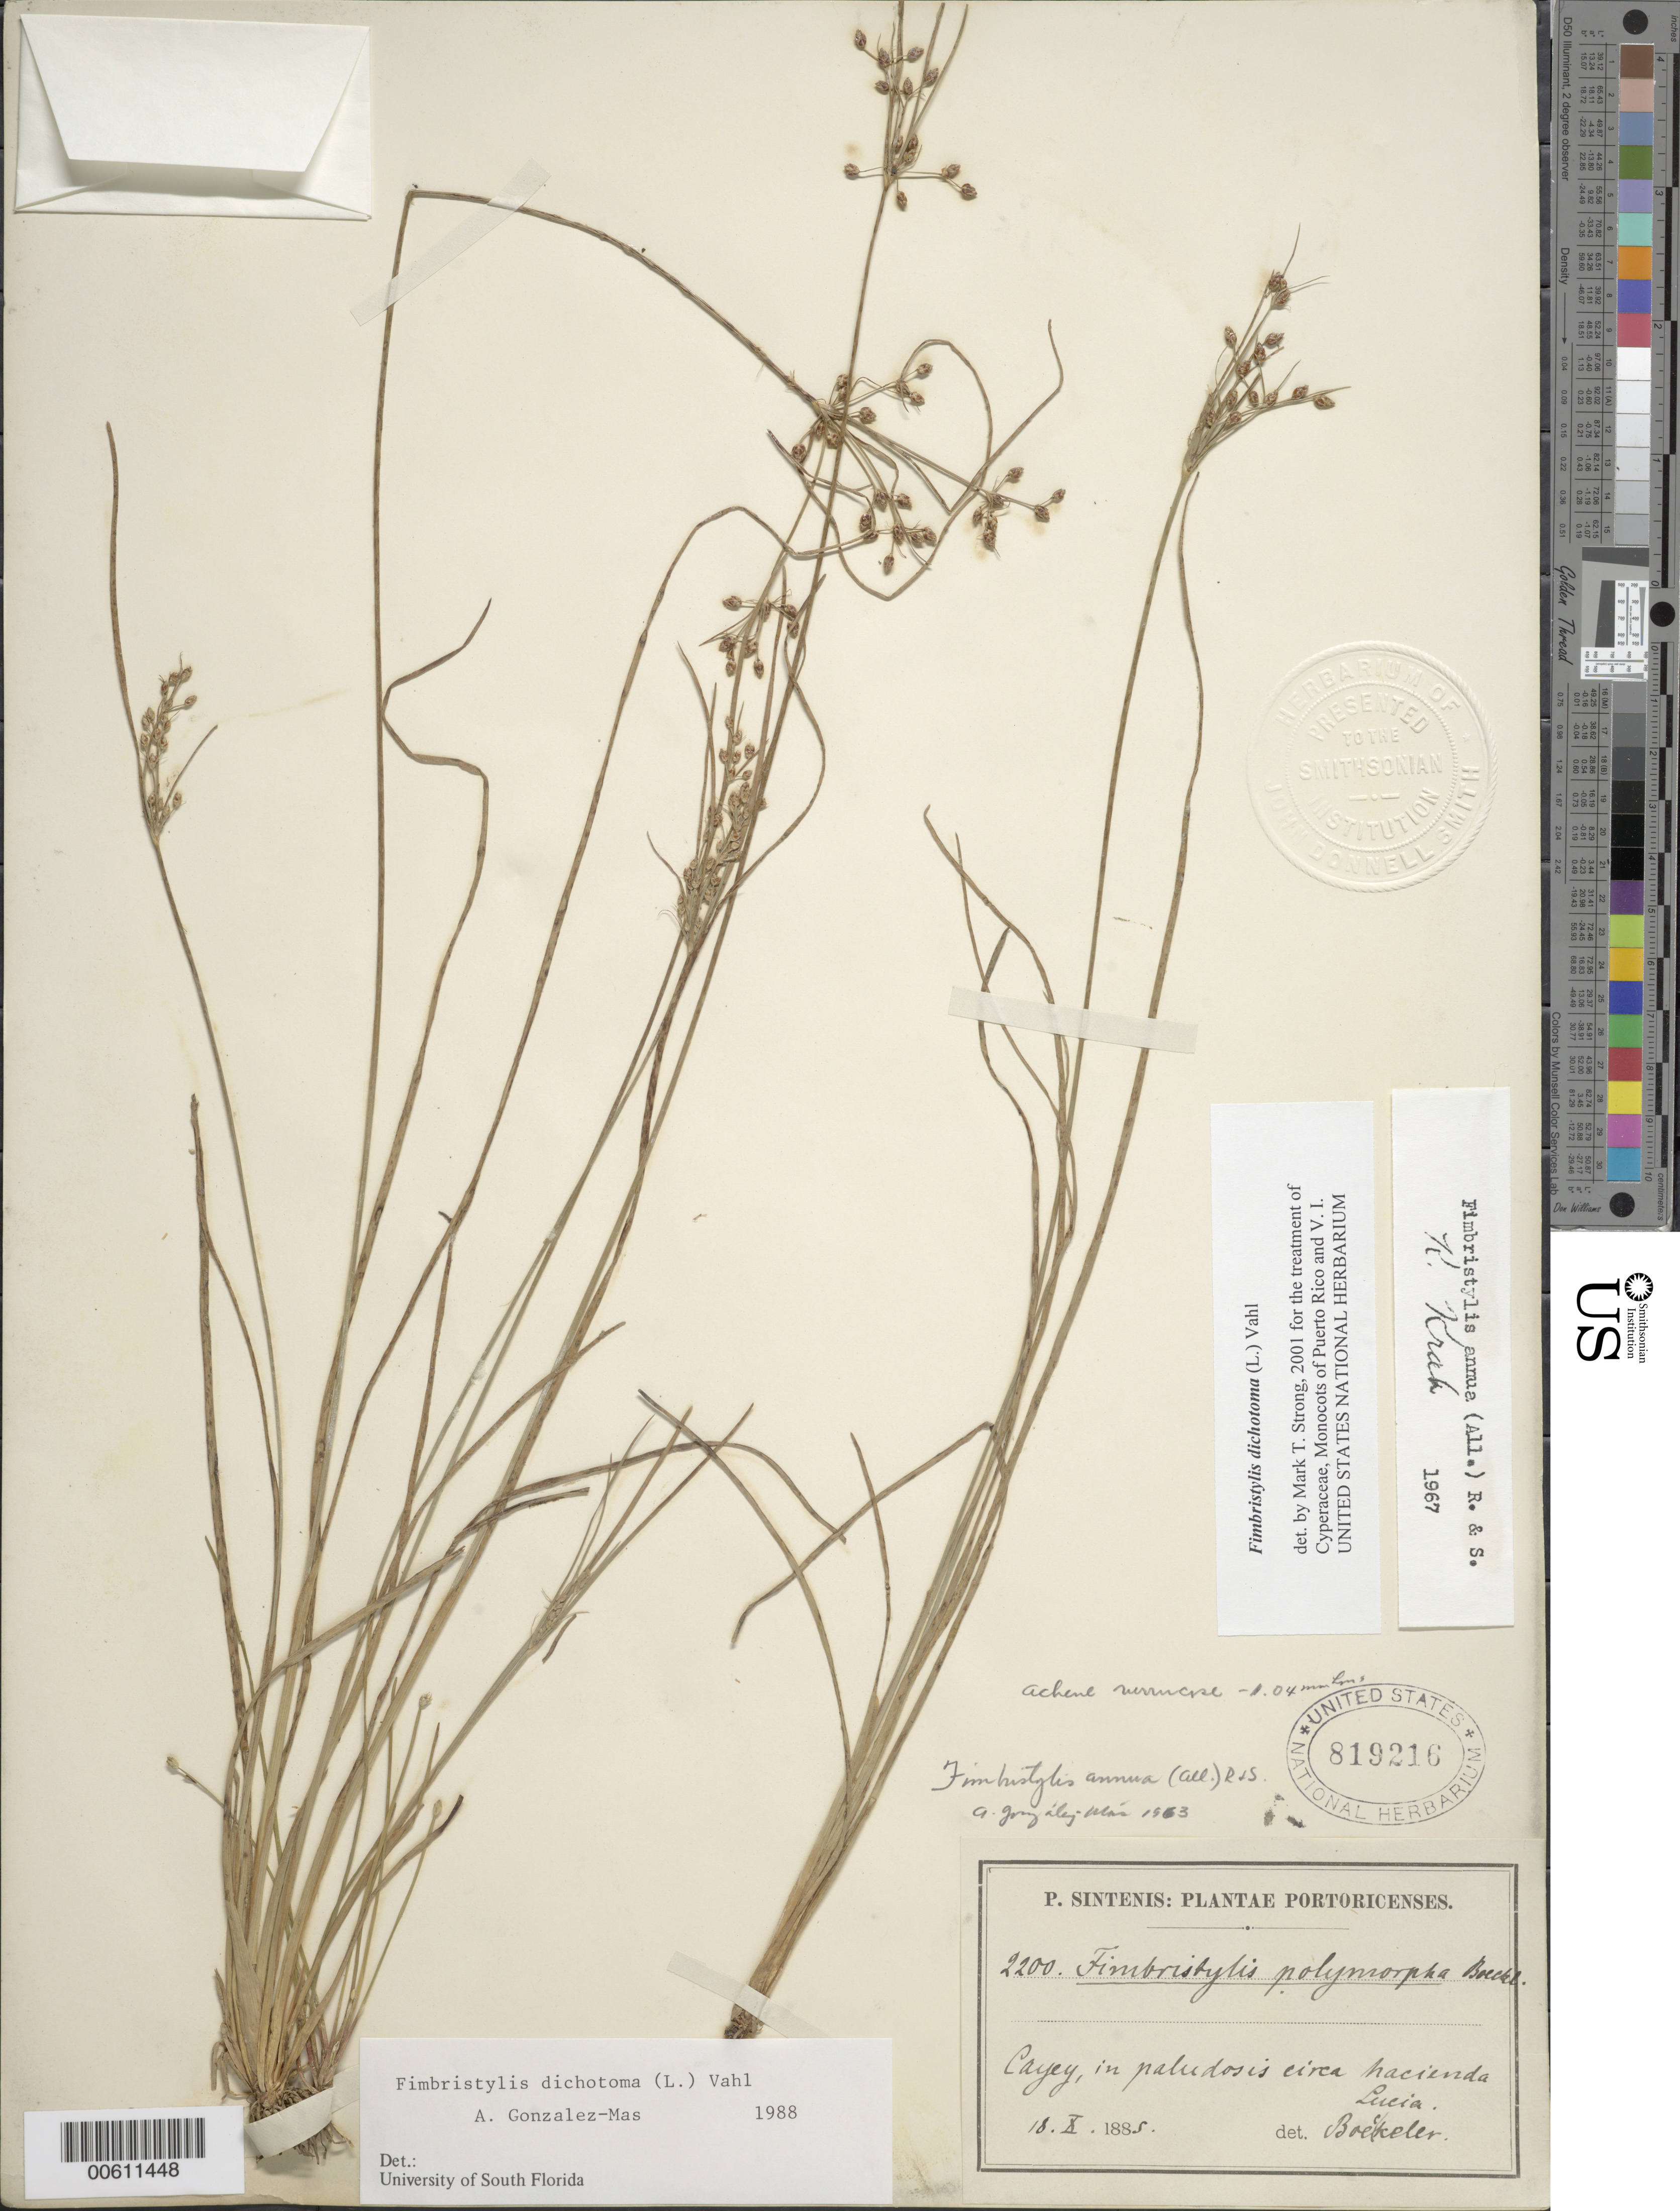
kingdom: Plantae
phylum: Tracheophyta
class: Liliopsida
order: Poales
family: Cyperaceae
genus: Fimbristylis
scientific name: Fimbristylis dichotoma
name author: (L.) Vahl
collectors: P. Sintenis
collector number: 2200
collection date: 1885-10-18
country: Puerto Rico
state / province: Çayey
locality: In paludosis circa hacienda Lucia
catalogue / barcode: US 819216